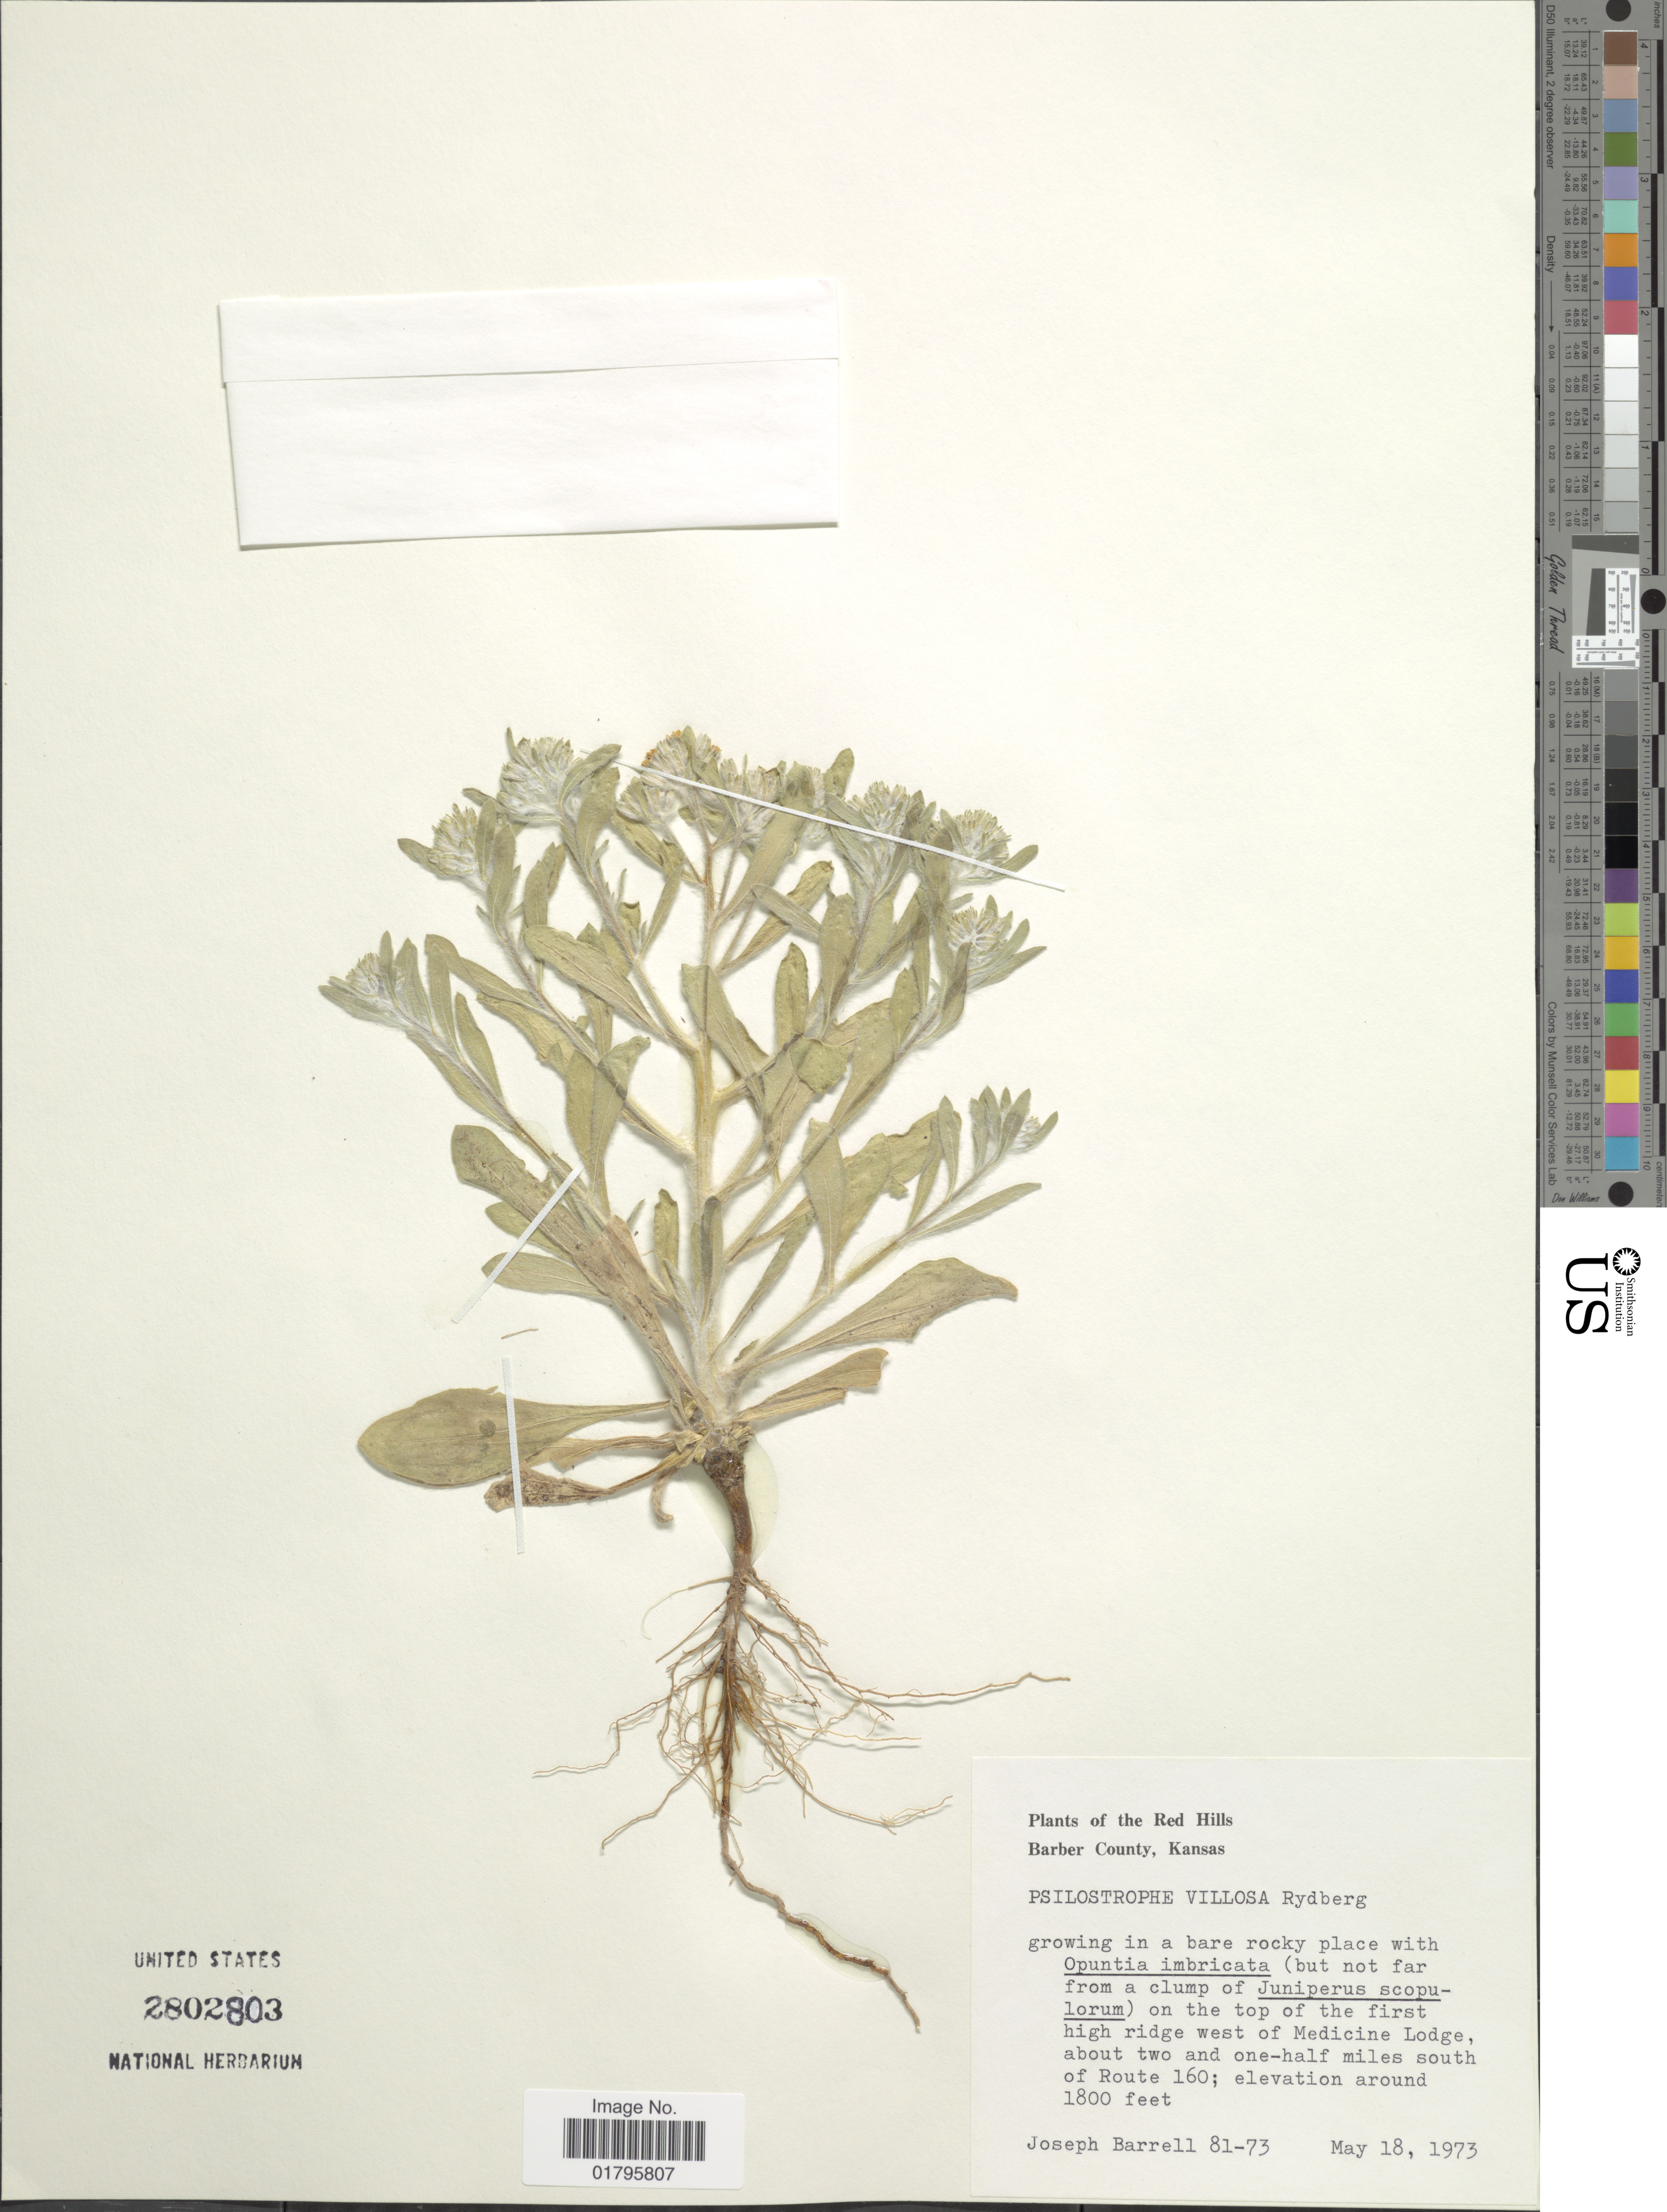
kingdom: Plantae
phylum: Tracheophyta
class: Magnoliopsida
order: Asterales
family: Asteraceae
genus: Psilostrophe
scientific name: Psilostrophe villosa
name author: Rydb. ex Britton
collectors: J. Barrell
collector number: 81-73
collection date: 1973-05-18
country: United States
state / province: Kansas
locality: Barber County, kansas, high ridge west of Medicine Lodge, about two and one-half miles south of Route 160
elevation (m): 549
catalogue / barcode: US 2802803